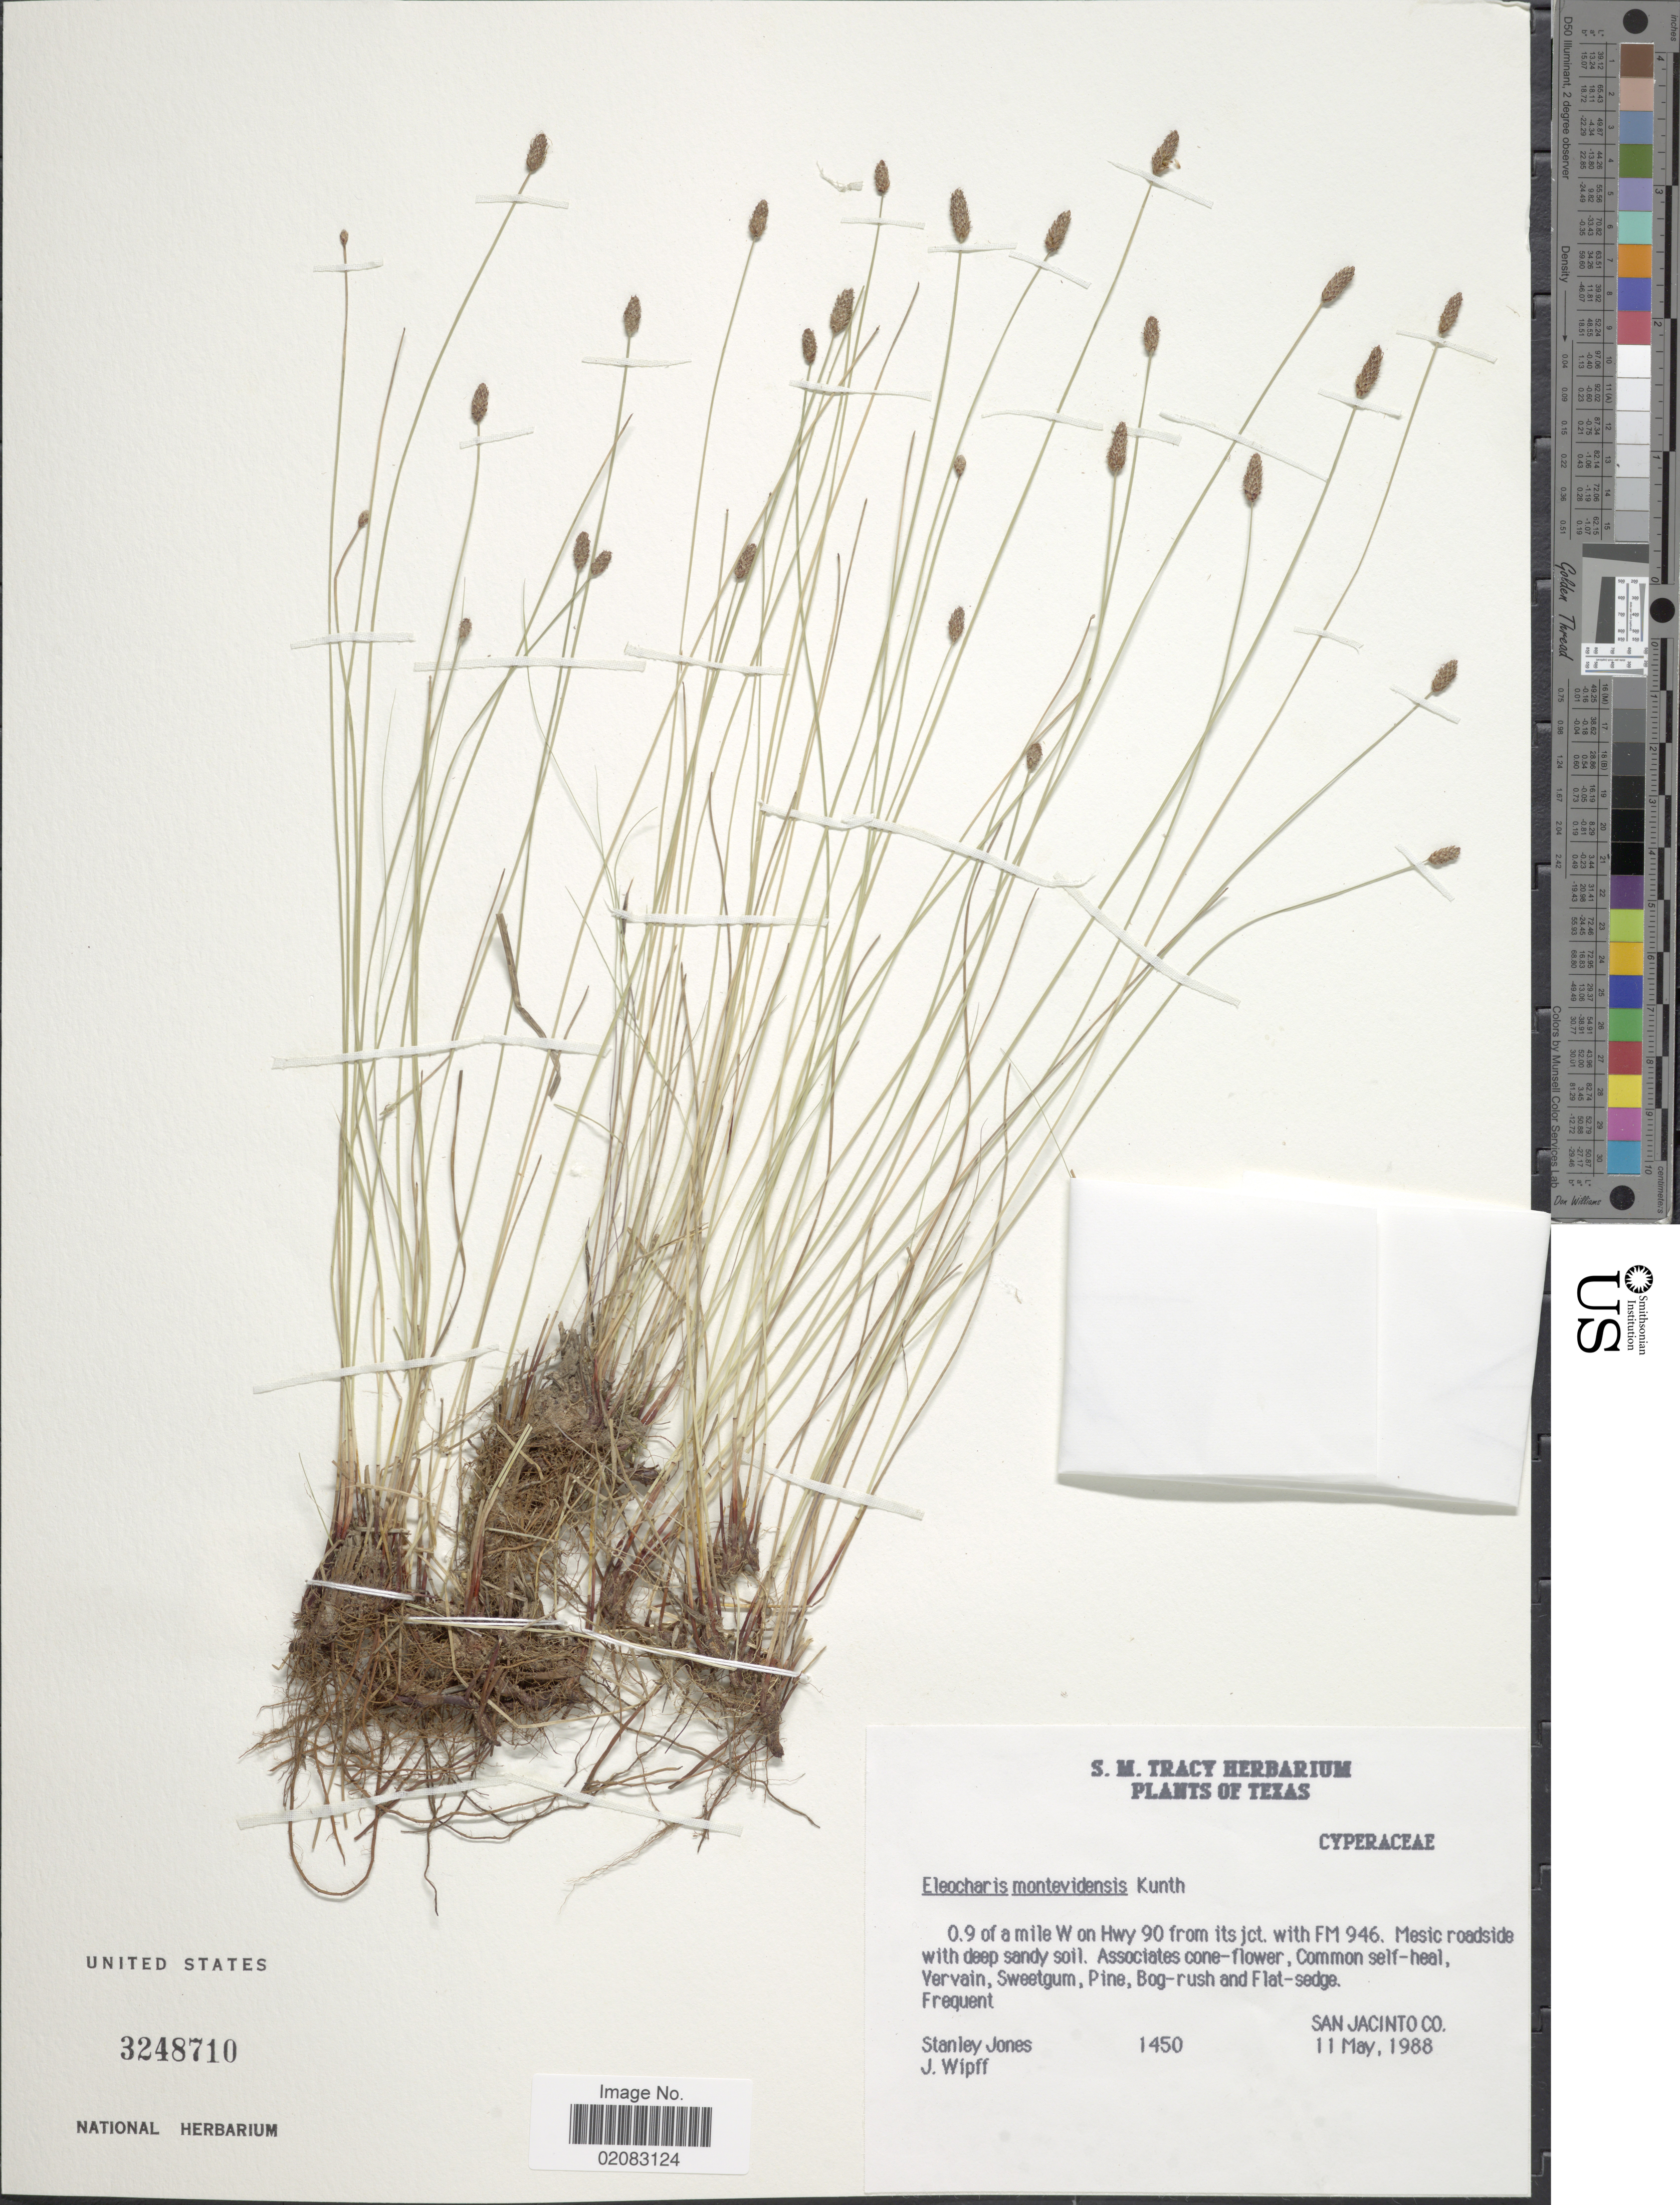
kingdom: Plantae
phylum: Tracheophyta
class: Liliopsida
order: Poales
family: Cyperaceae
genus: Eleocharis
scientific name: Eleocharis montevidensis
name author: Kunth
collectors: S. D. Jones & J. K. Wipff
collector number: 1450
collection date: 1988-05-11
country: United States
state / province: Texas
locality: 0.9 of a mile W on Hwy 90 from its jct. with FM 946. San Jacinto Co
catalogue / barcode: US 3248710